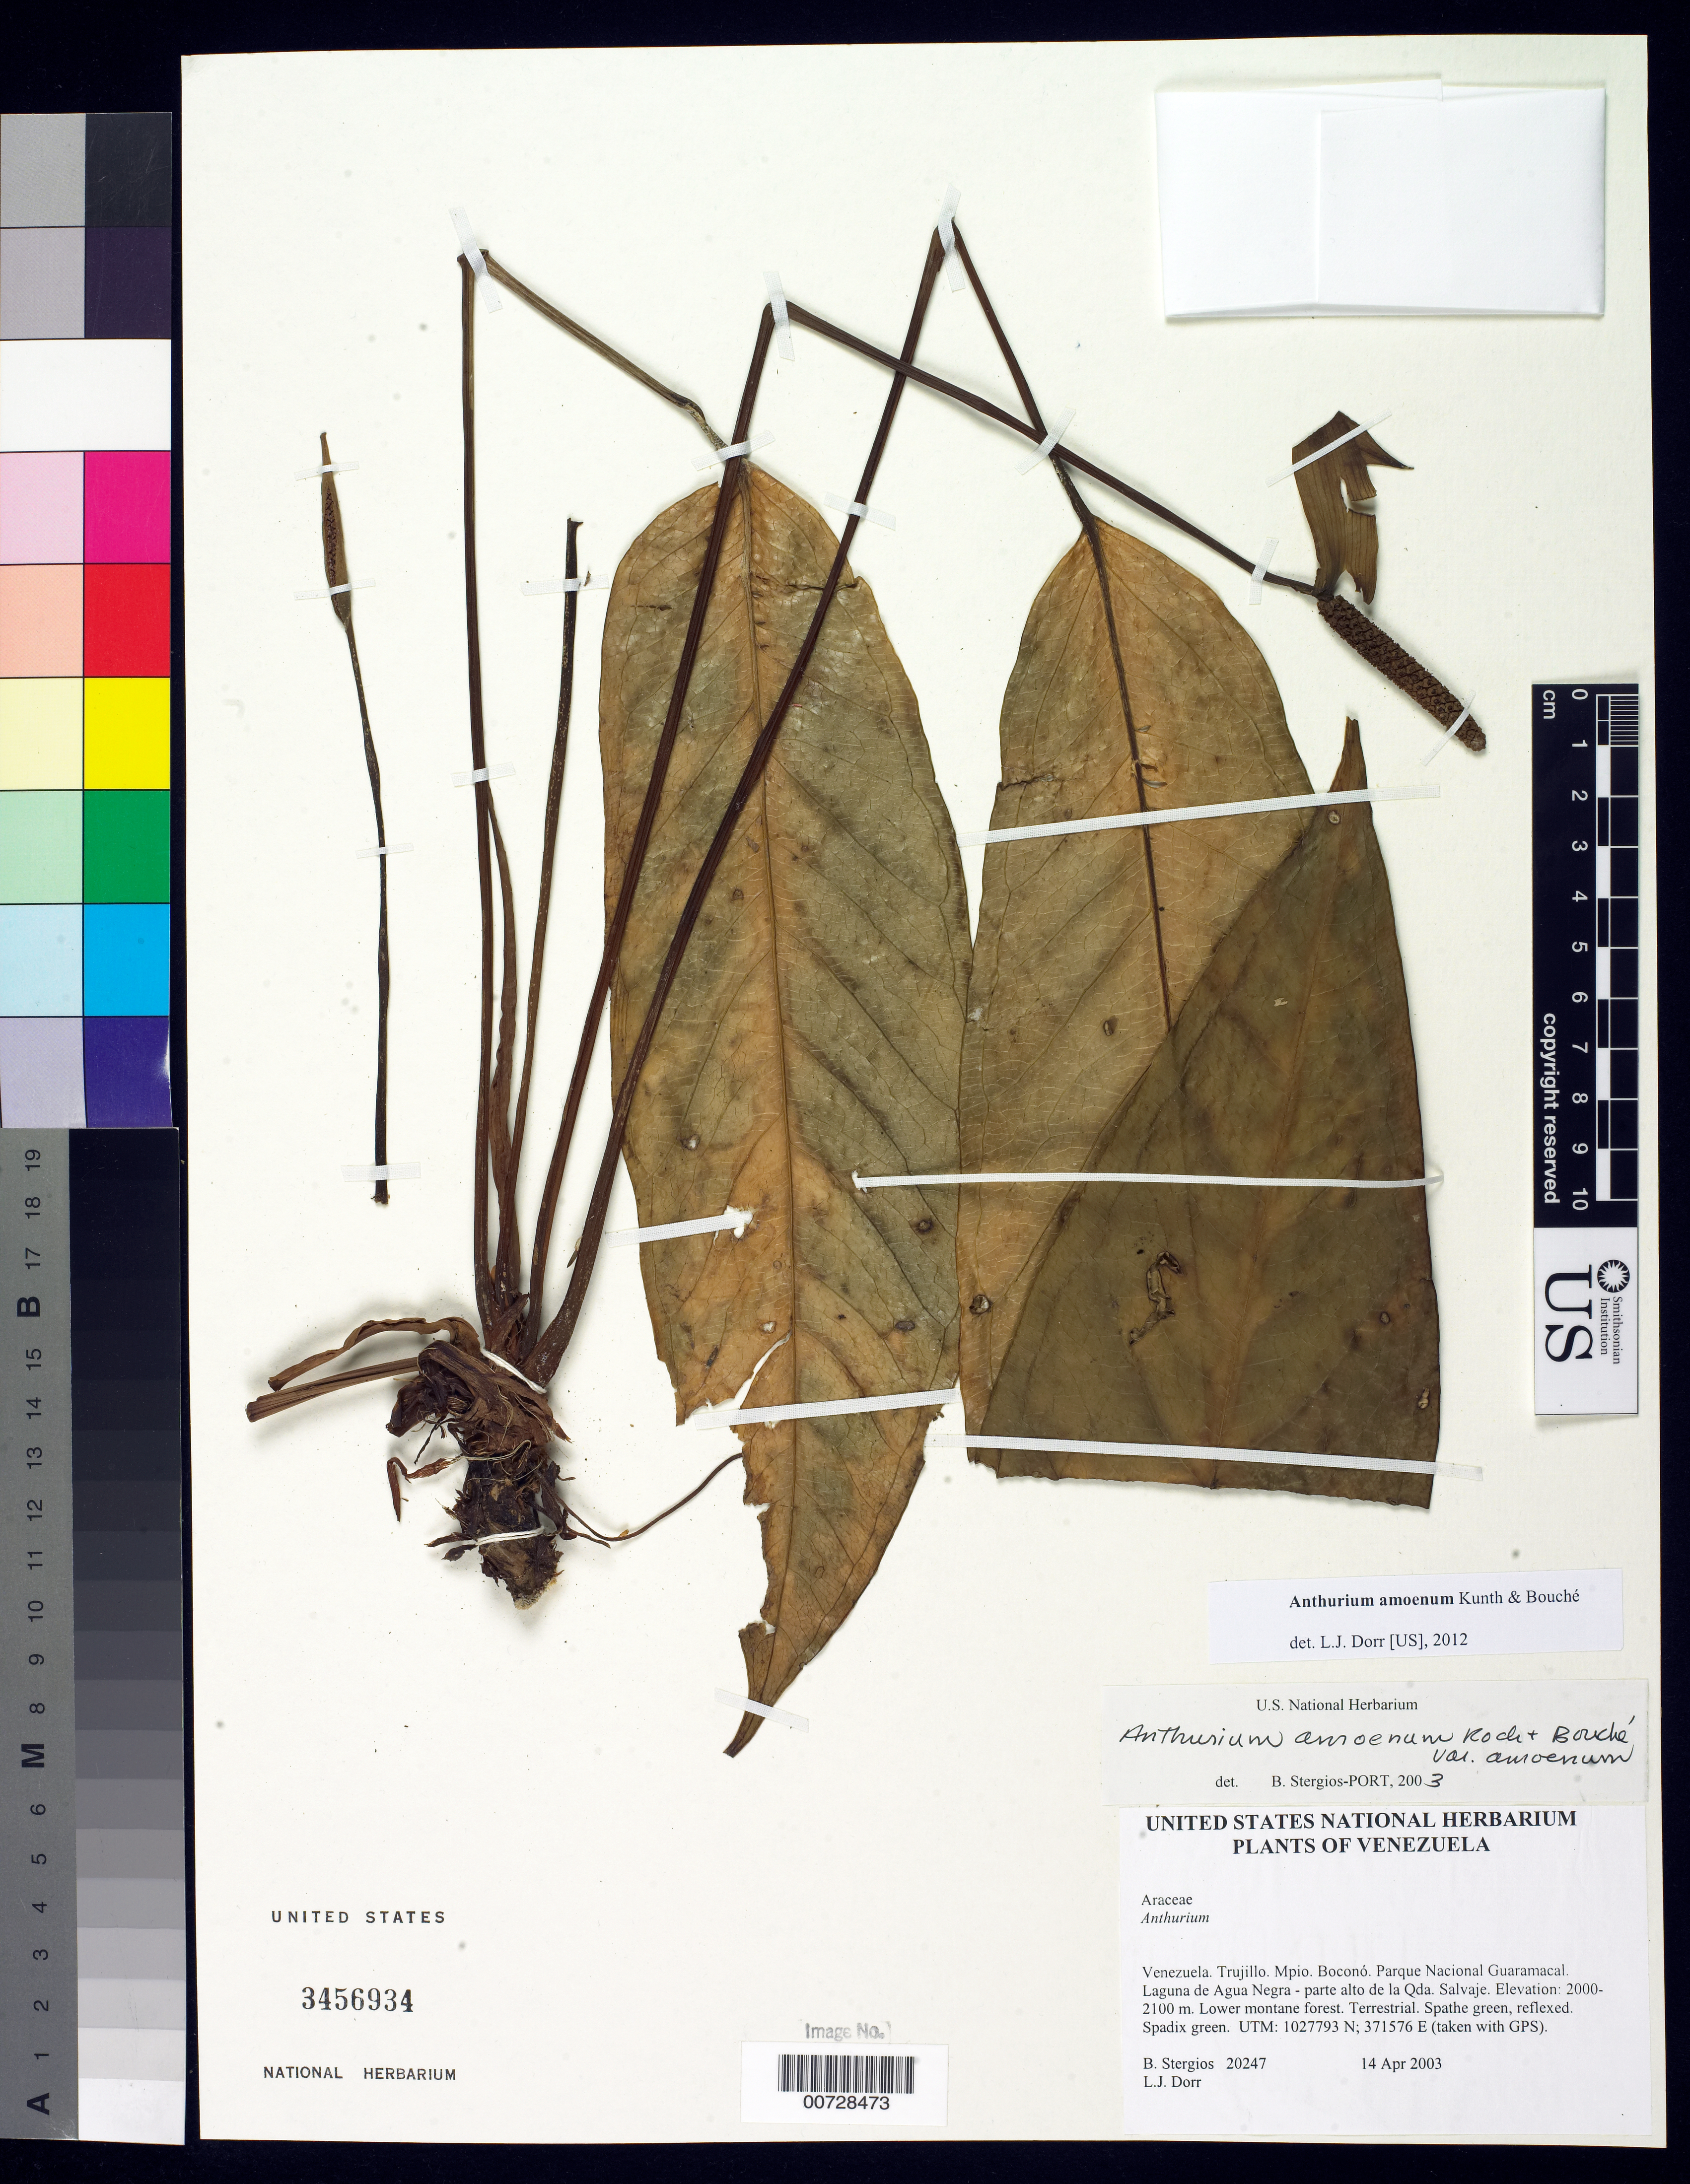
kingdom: Plantae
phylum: Tracheophyta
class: Liliopsida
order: Alismatales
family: Araceae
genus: Anthurium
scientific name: Anthurium amoenum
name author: Kunth & C.D. Bouché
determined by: Dorr, L. J., (BOT), Smithsonian Institution - National Museum of Natural History (UNITED STATES)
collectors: B. G. Stergios & L. J. Dorr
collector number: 20247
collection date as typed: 14 Apr 2003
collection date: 2003-04-14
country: Venezuela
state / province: Trujillo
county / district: Boconó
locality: Parque Nacional Guaramacal. Laguna de Agua Negra - parte alto de la Qda. Salvaje.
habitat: Lower montane forest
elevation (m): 2000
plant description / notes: PORT, US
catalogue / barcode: US 3456934